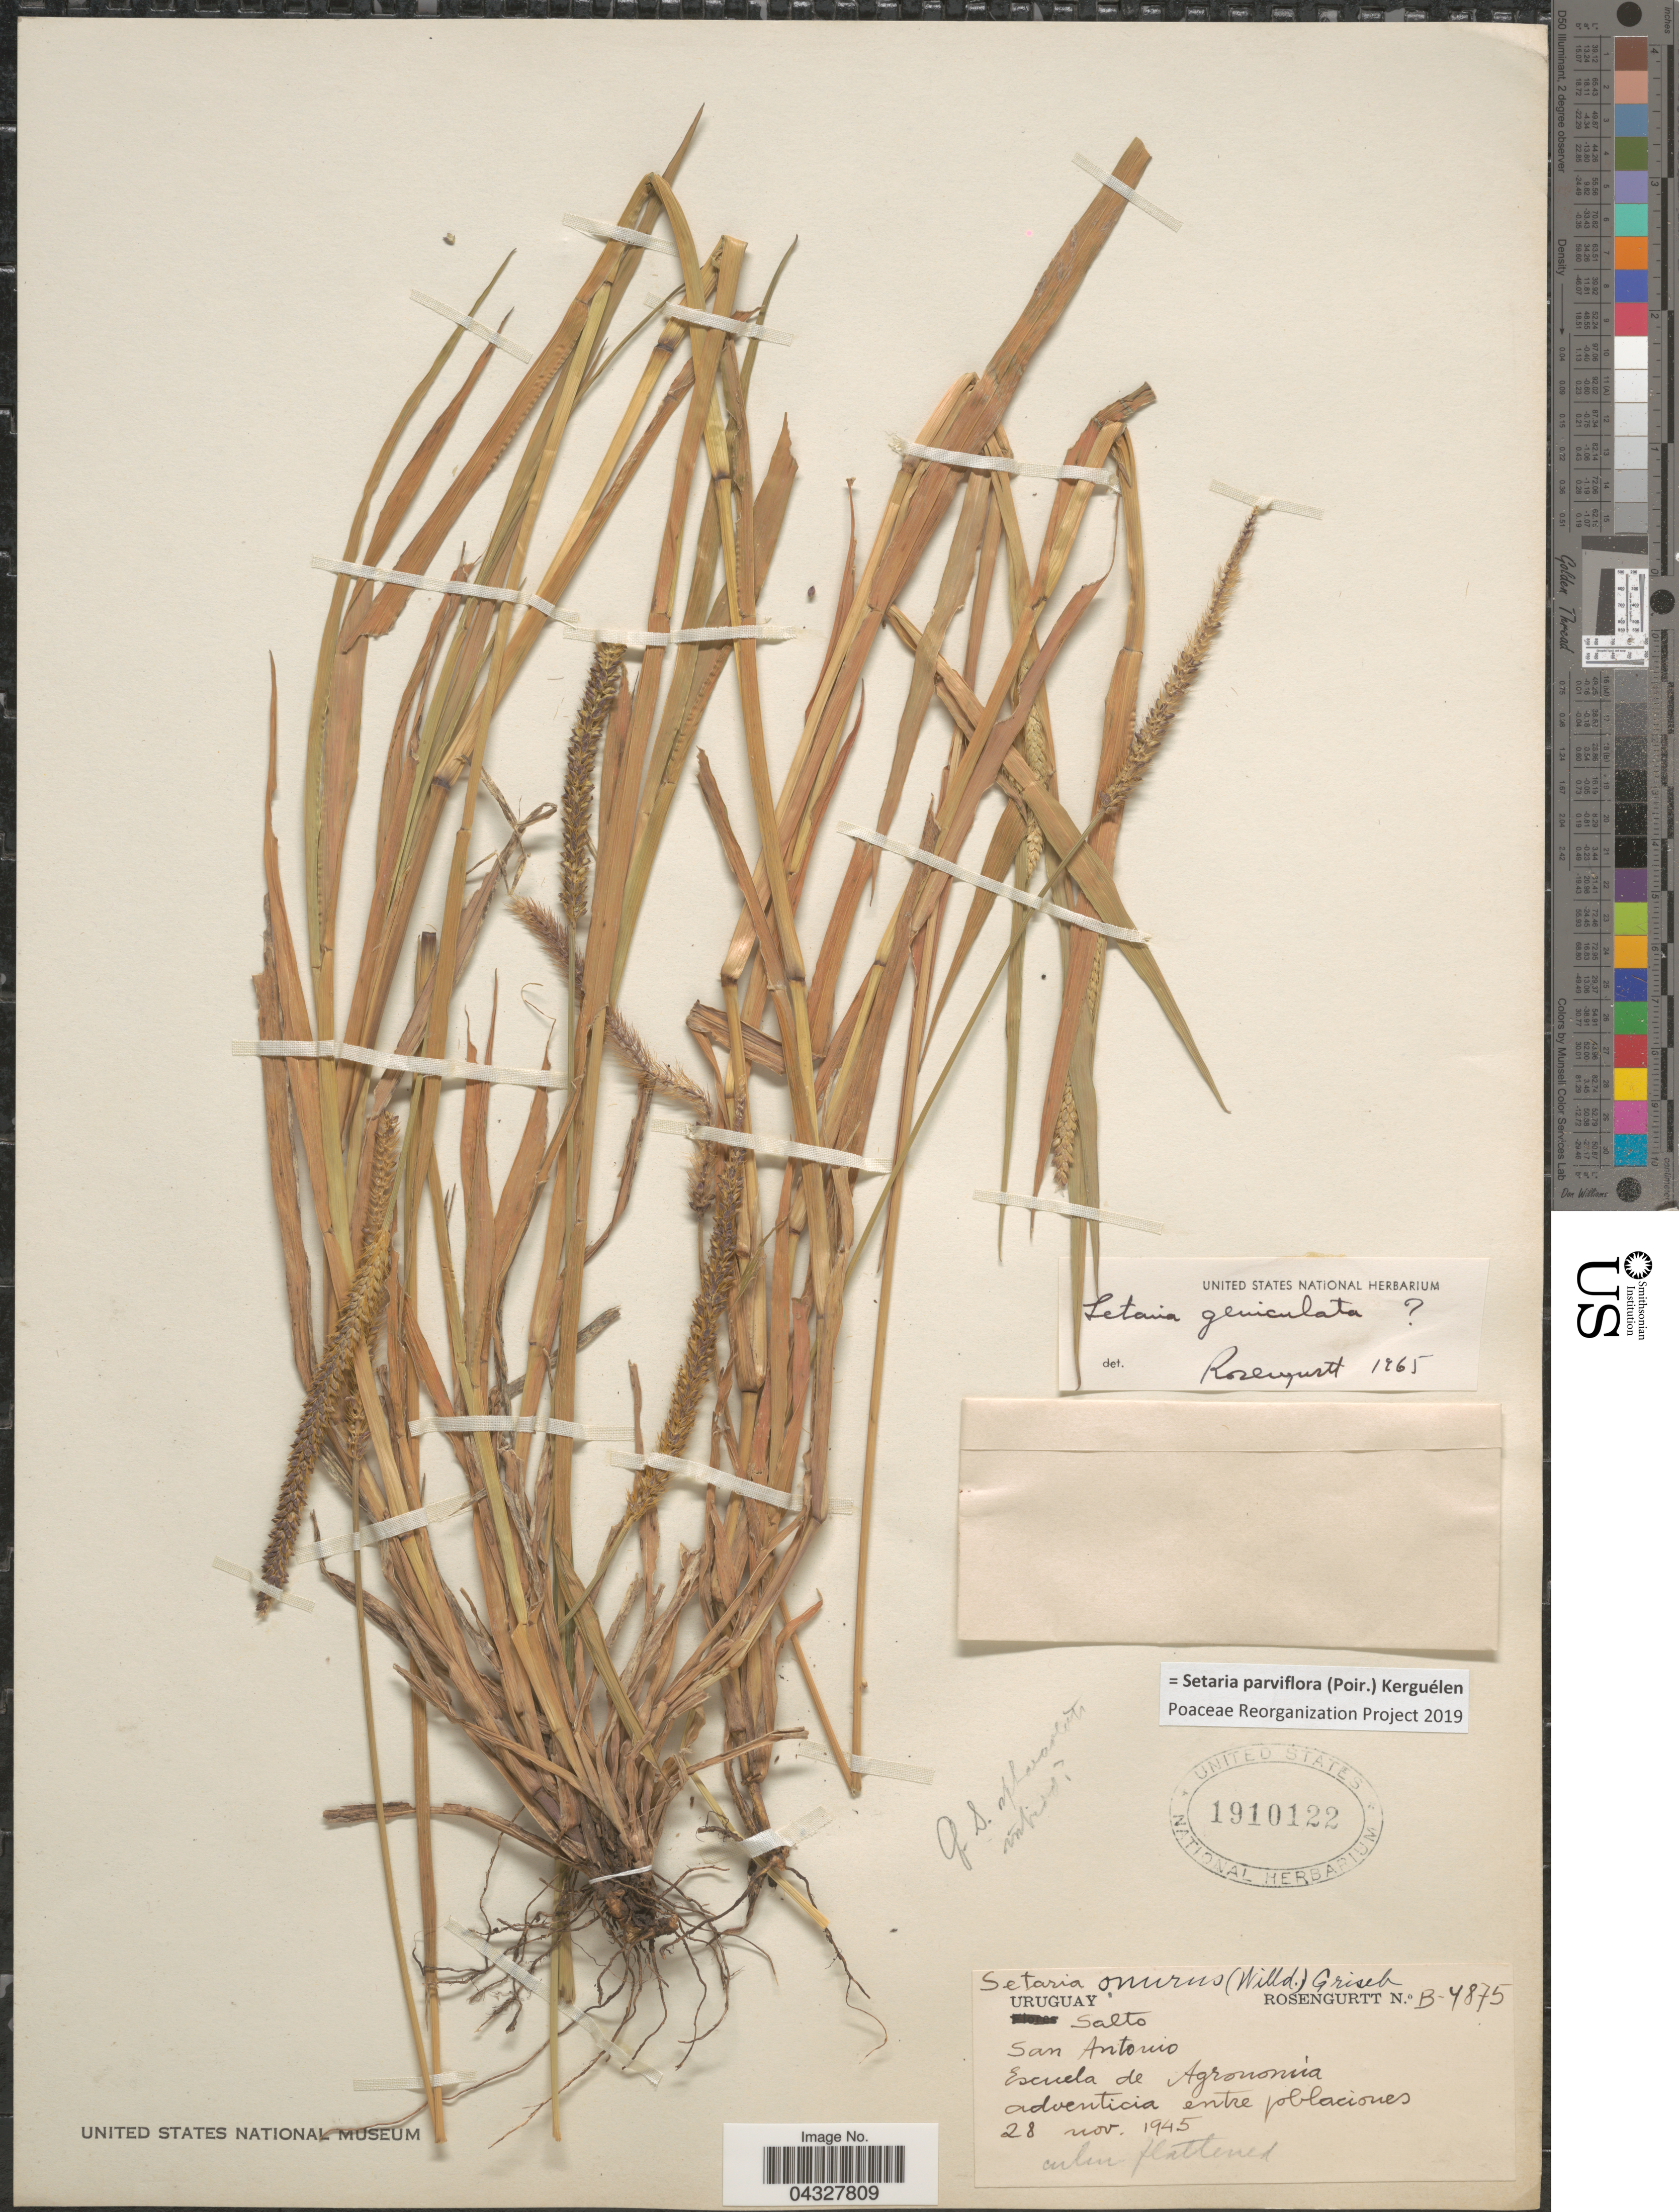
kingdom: Plantae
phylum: Tracheophyta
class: Liliopsida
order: Poales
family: Poaceae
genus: Setaria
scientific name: Setaria parviflora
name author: (Poir.) Kerguélen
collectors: Rosengurtt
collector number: B-4875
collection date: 1945-11-28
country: Uruguay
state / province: Salto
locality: San Antonio. Escuela de Agronomia. Adventicia entre poblaciones.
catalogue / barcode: US 1910122